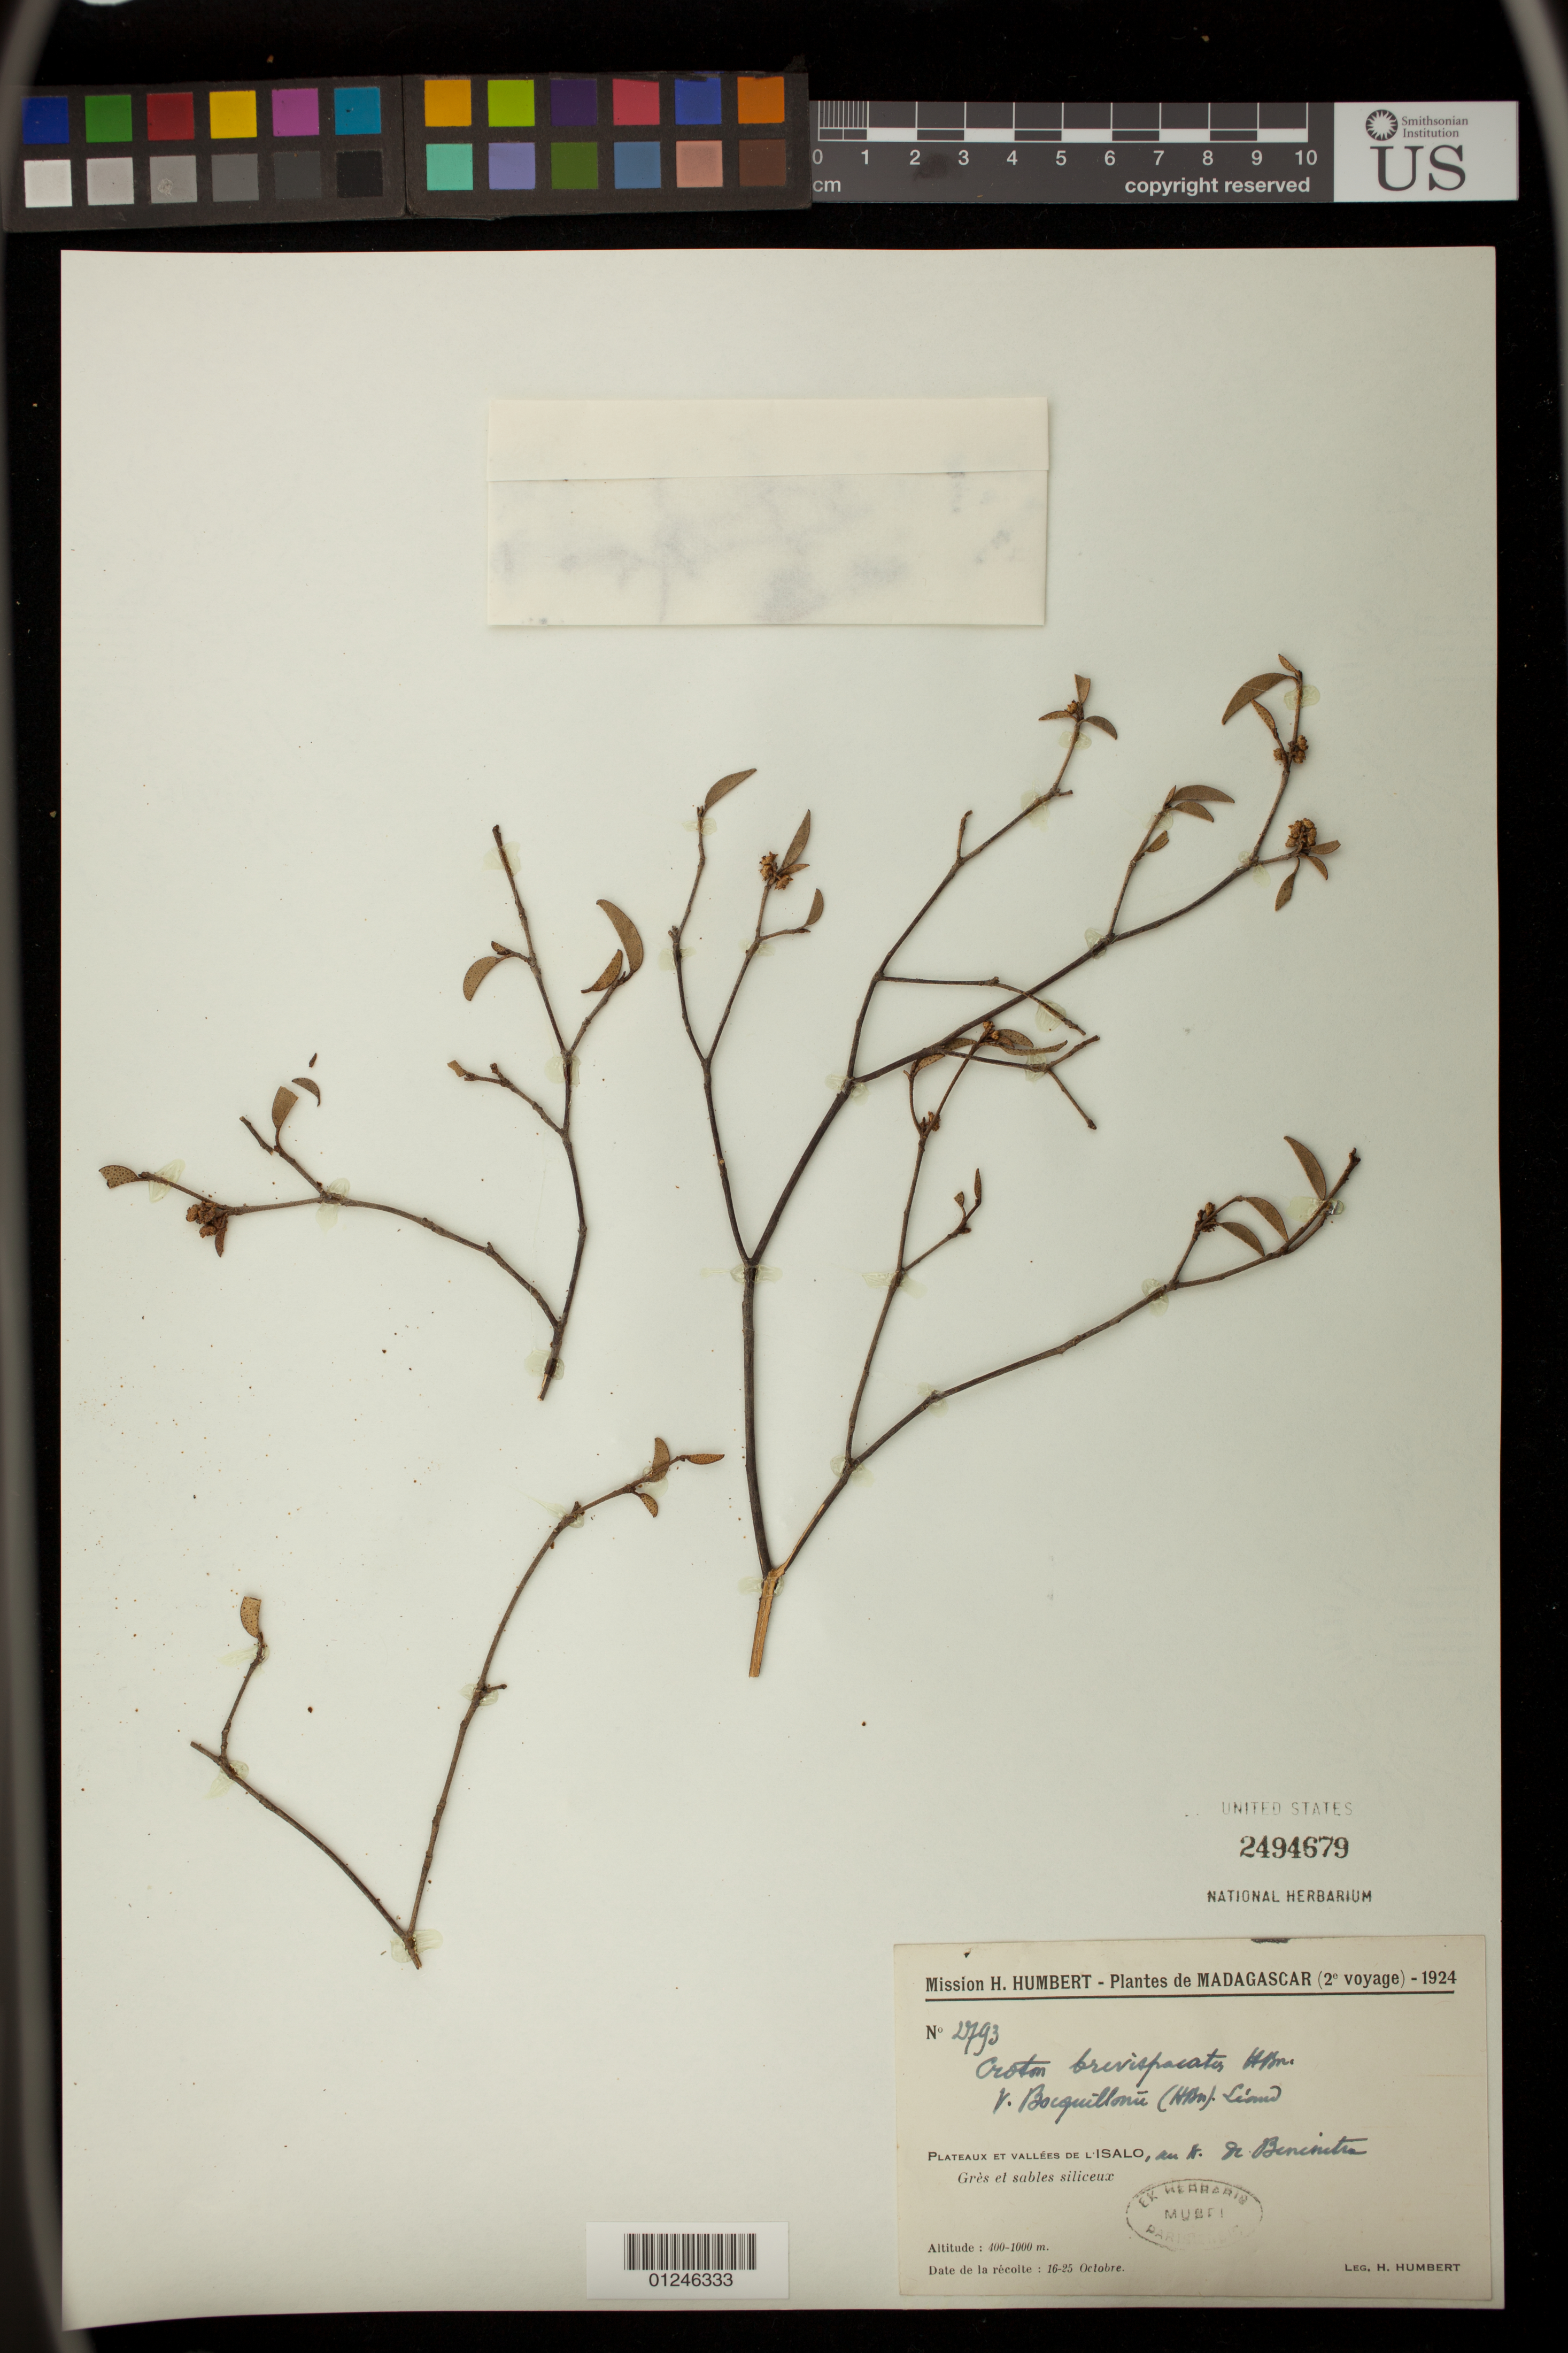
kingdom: Plantae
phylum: Tracheophyta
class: Magnoliopsida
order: Malpighiales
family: Euphorbiaceae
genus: Croton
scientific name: Croton brevispicatus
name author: Baill.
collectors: H. Humbert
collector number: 2793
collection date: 1924-10-16/1924-10-25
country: Madagascar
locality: Plateaux et Vallees de l'Isalo au ?. de Benenitra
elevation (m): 400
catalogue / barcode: US 2494679